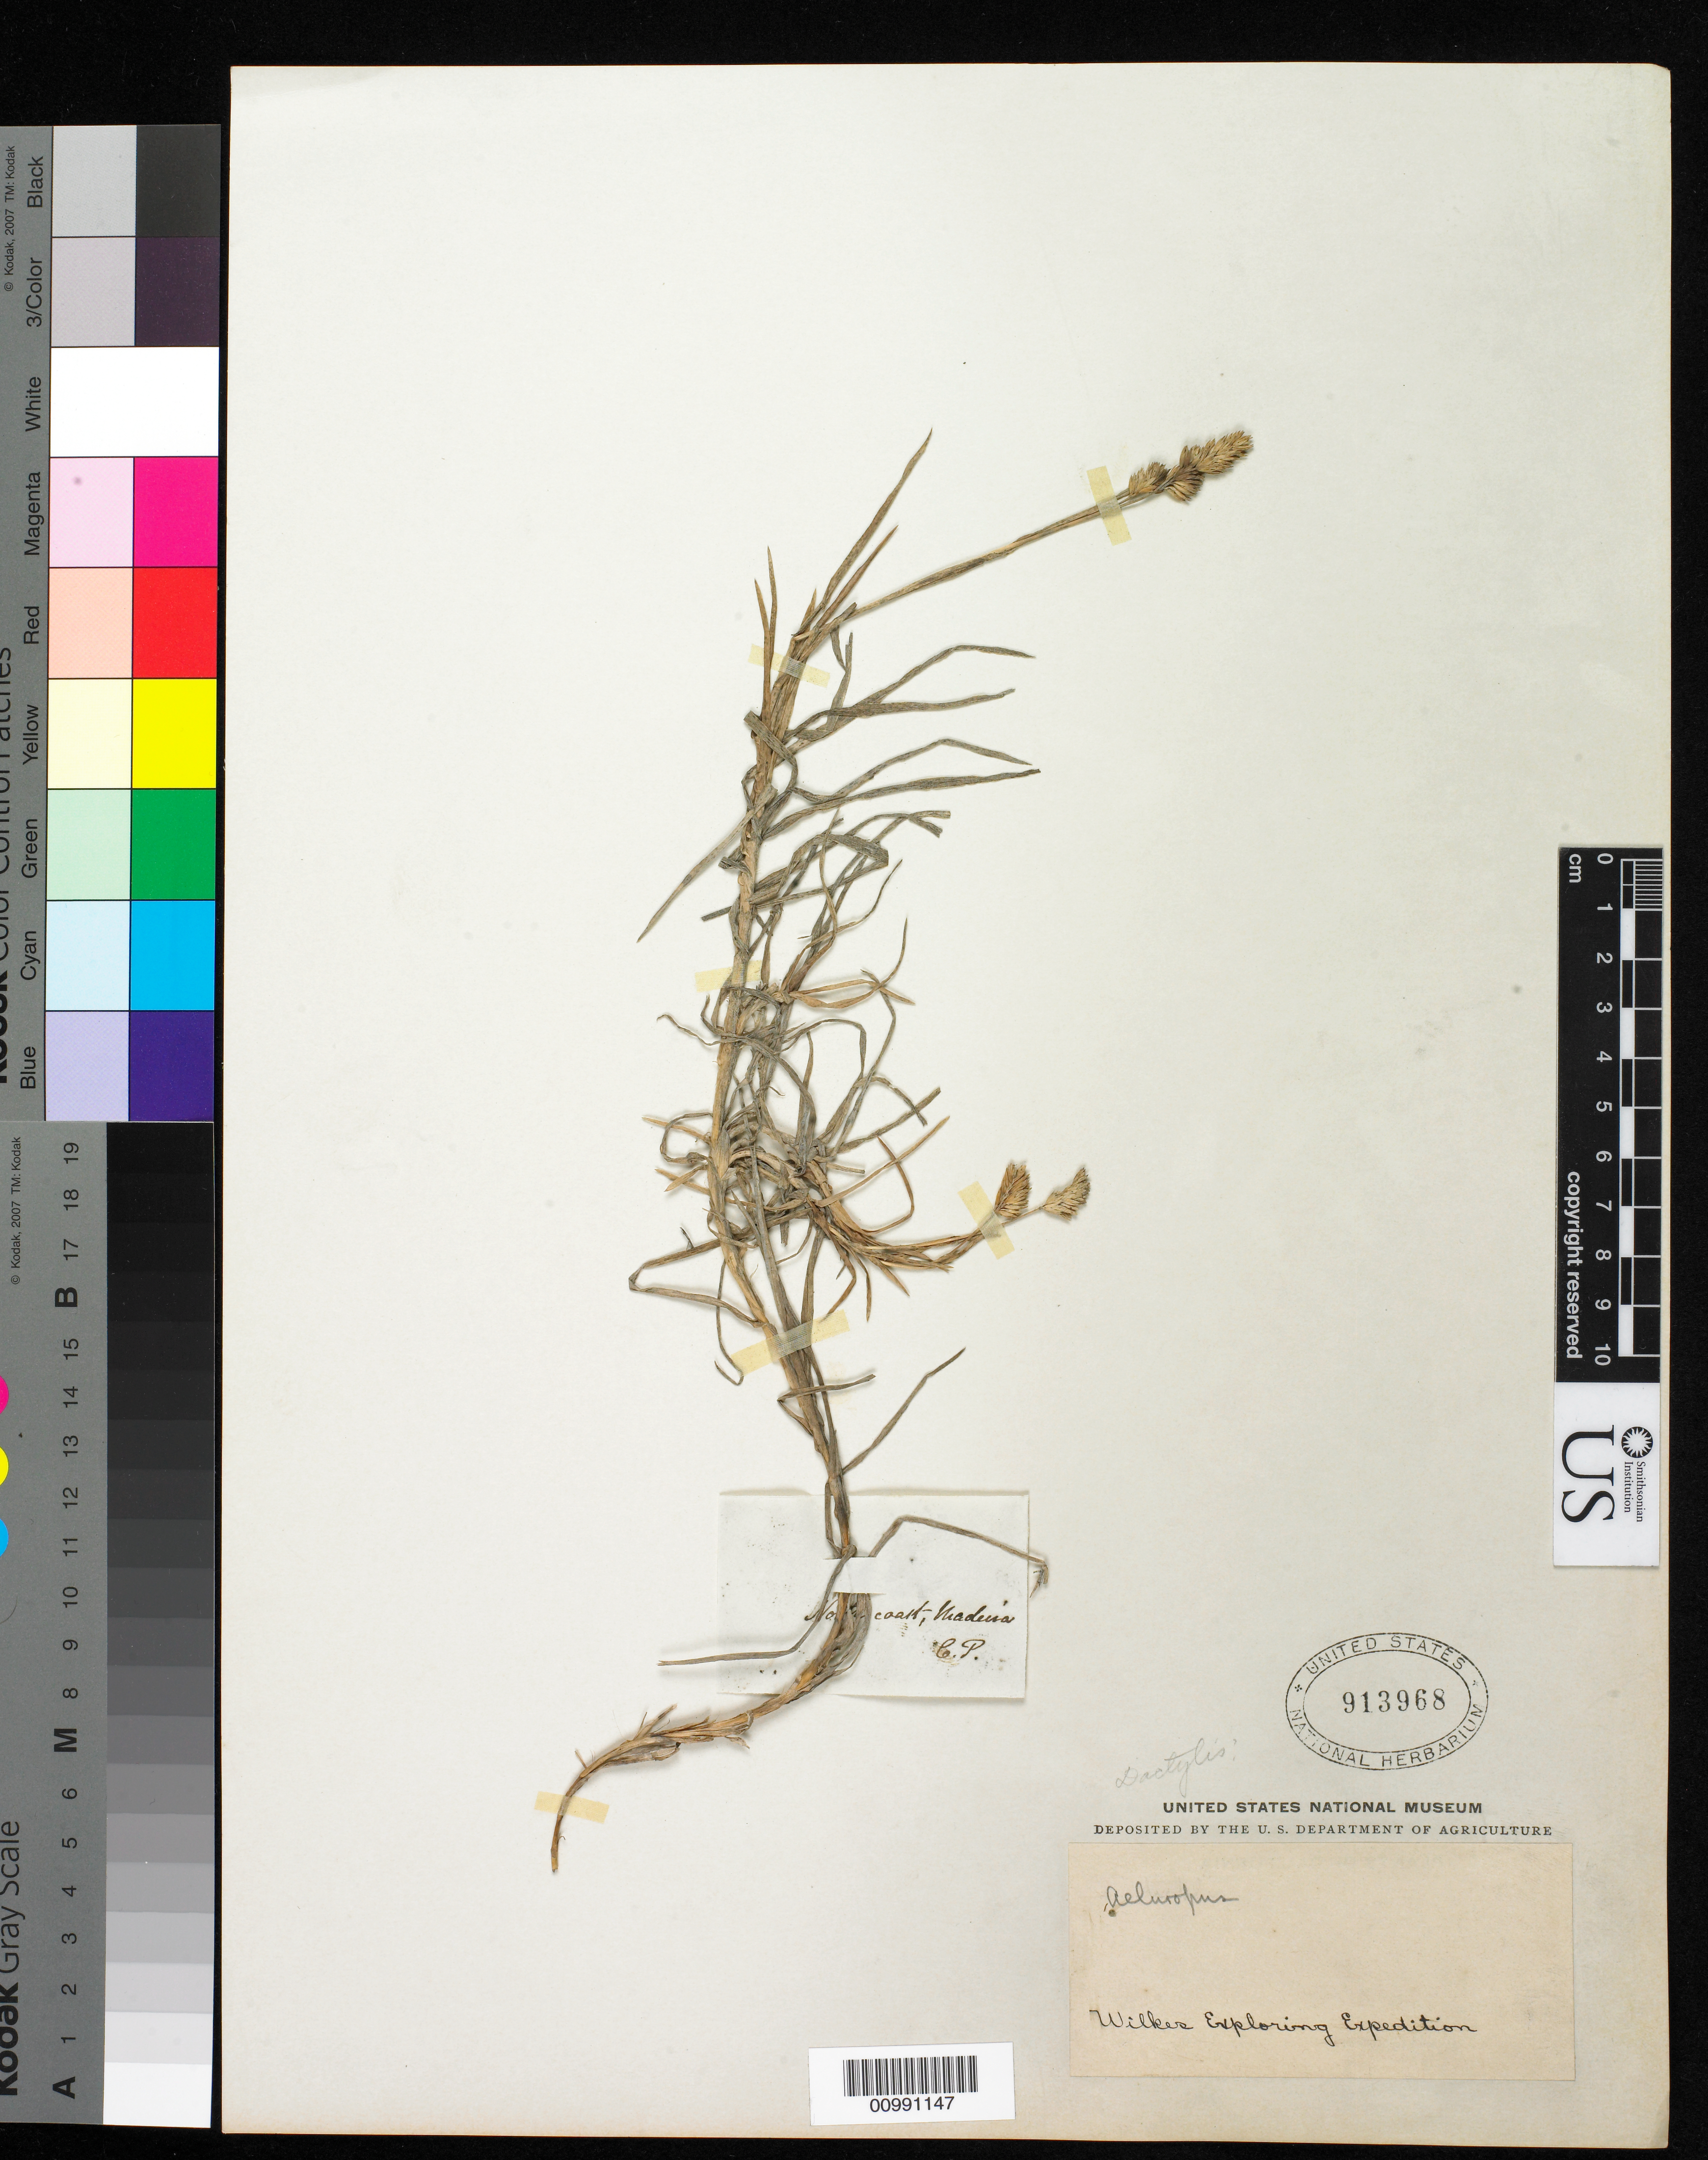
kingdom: Plantae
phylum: Tracheophyta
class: Liliopsida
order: Poales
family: Poaceae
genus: Dactylis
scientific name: Dactylis glomerata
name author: L.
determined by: Poaceae Reorganization Project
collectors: Wilkes Explor. Exped.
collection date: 1838/1842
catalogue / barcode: US 913968